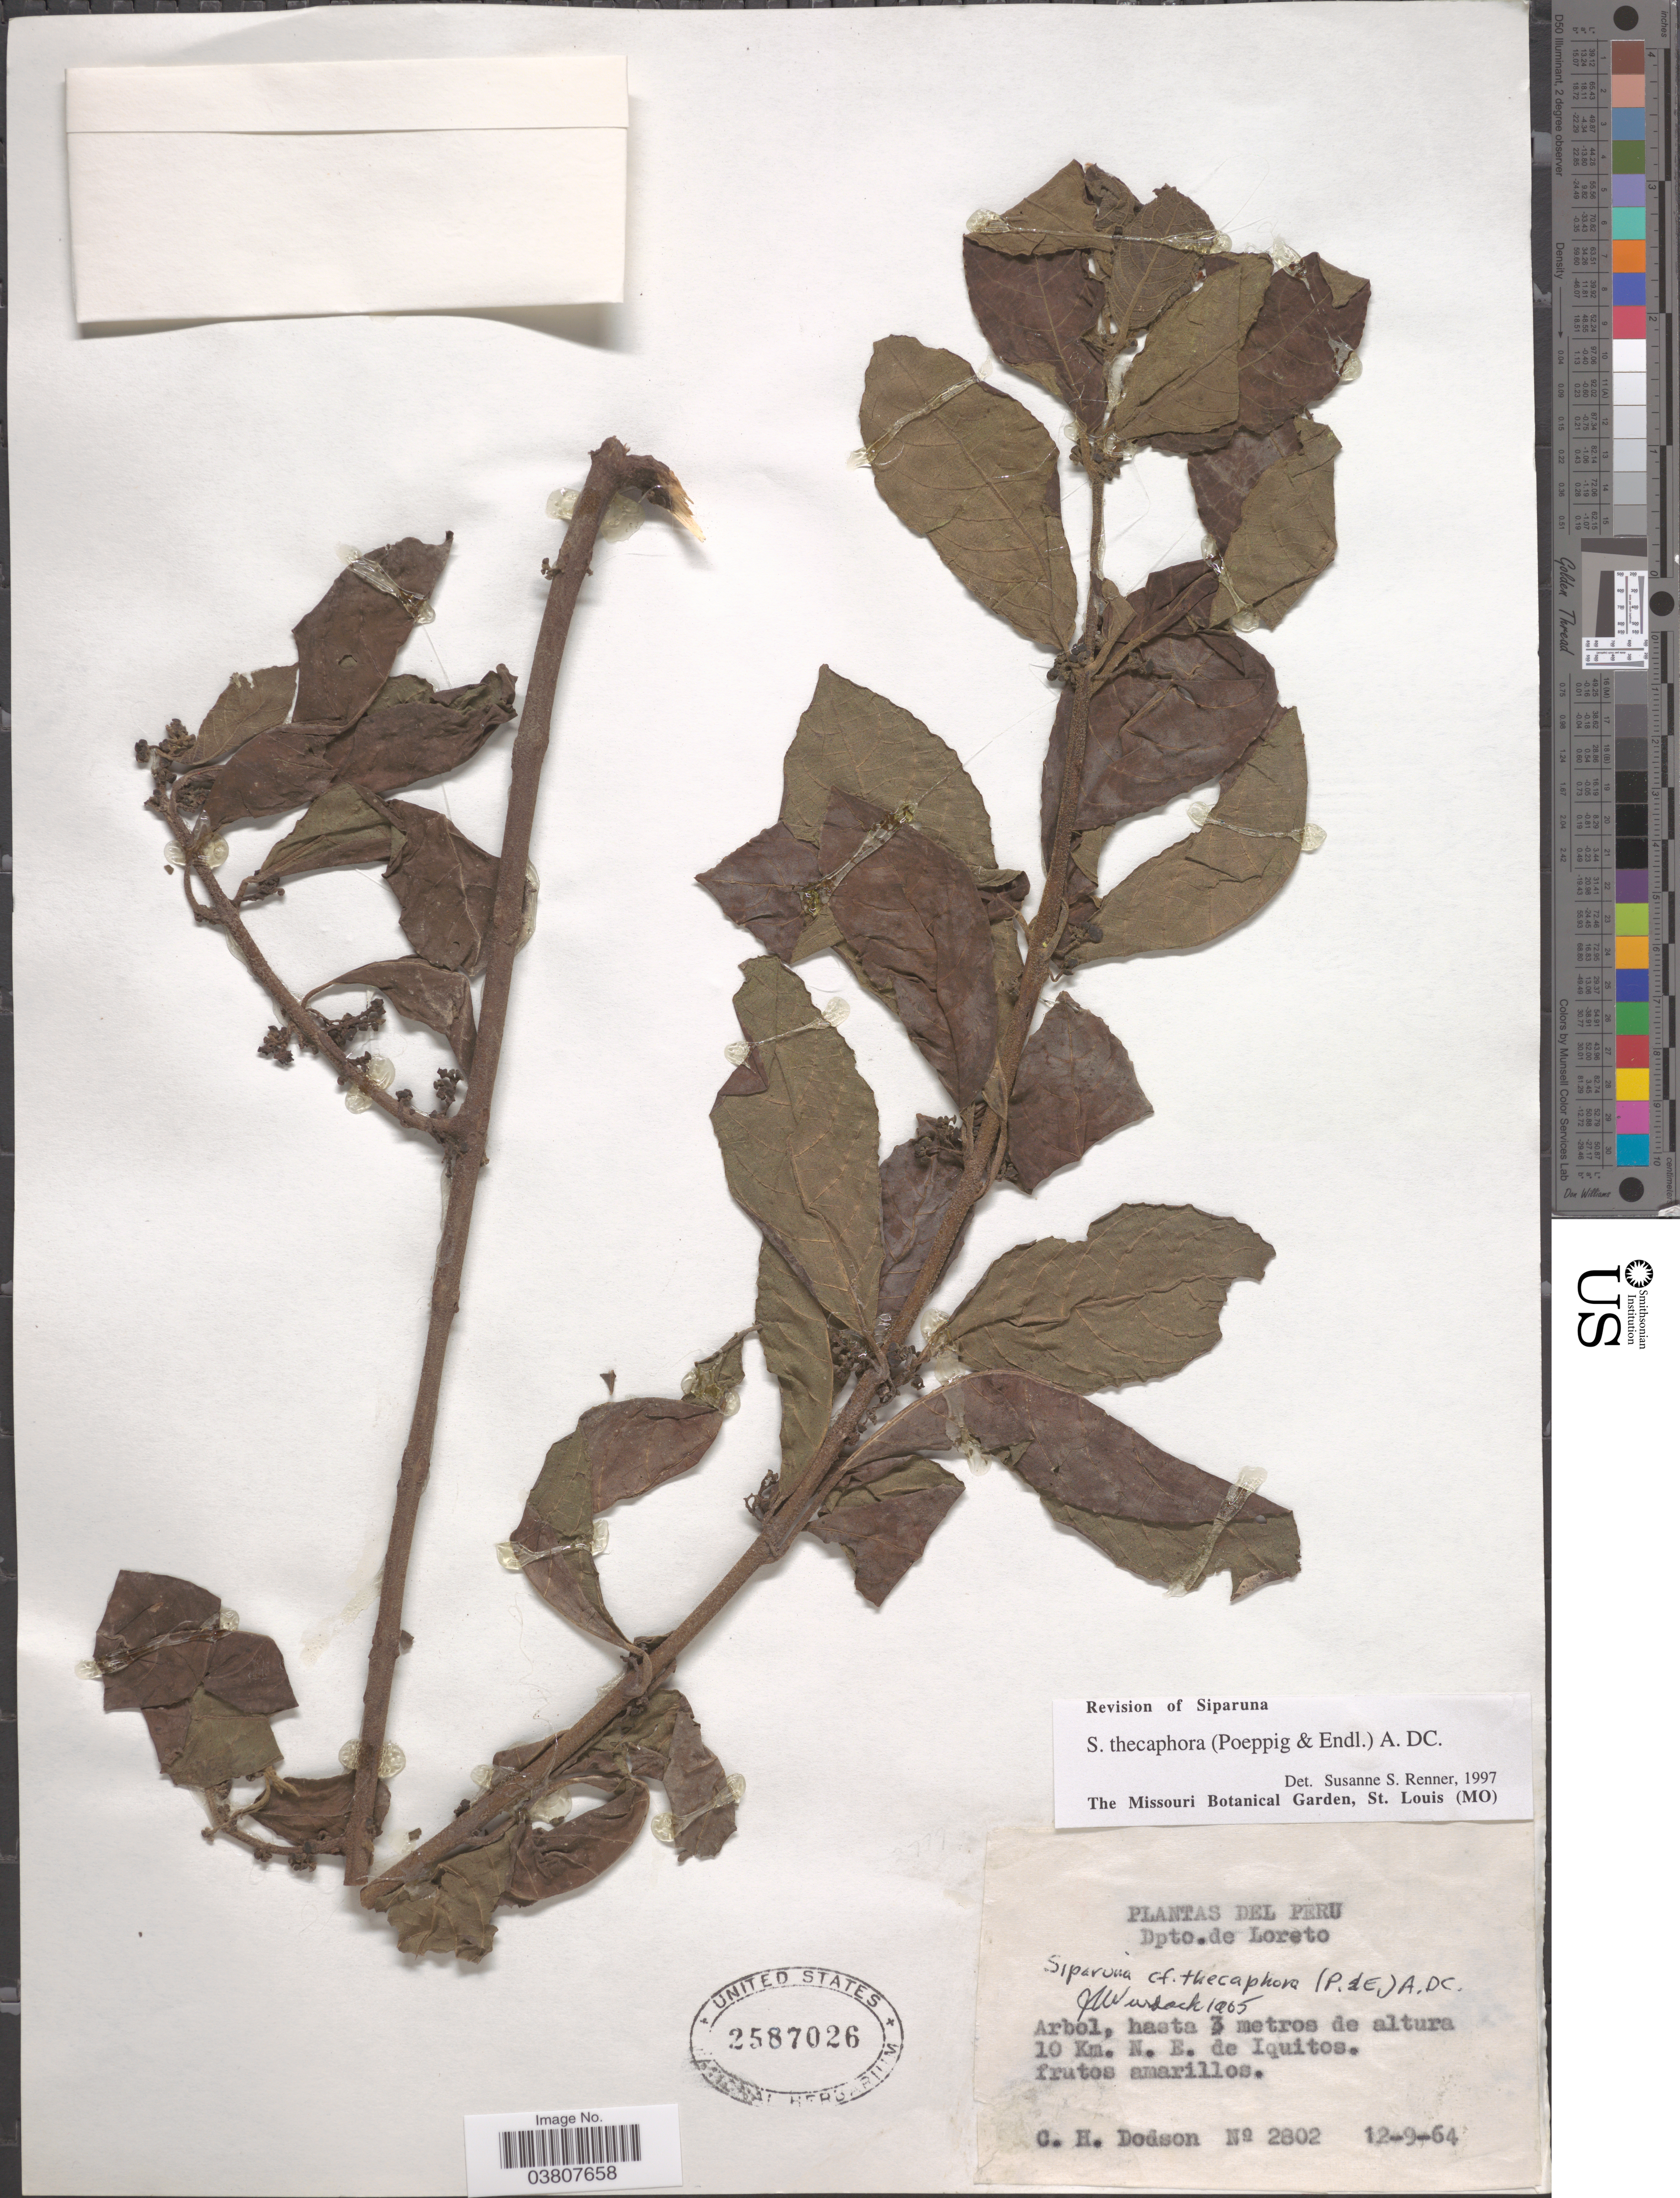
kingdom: Plantae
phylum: Tracheophyta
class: Magnoliopsida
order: Laurales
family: Siparunaceae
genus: Siparuna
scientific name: Siparuna thecaphora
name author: (Poepp. & Endl.) A. DC.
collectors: C. H. Dodson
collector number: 2802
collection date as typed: Transcribed d/m/y: 12/9/64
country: Peru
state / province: Loreto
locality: Dpto. de Loreto. 10 Km. N. E. de Iquitos.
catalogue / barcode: US 2587026